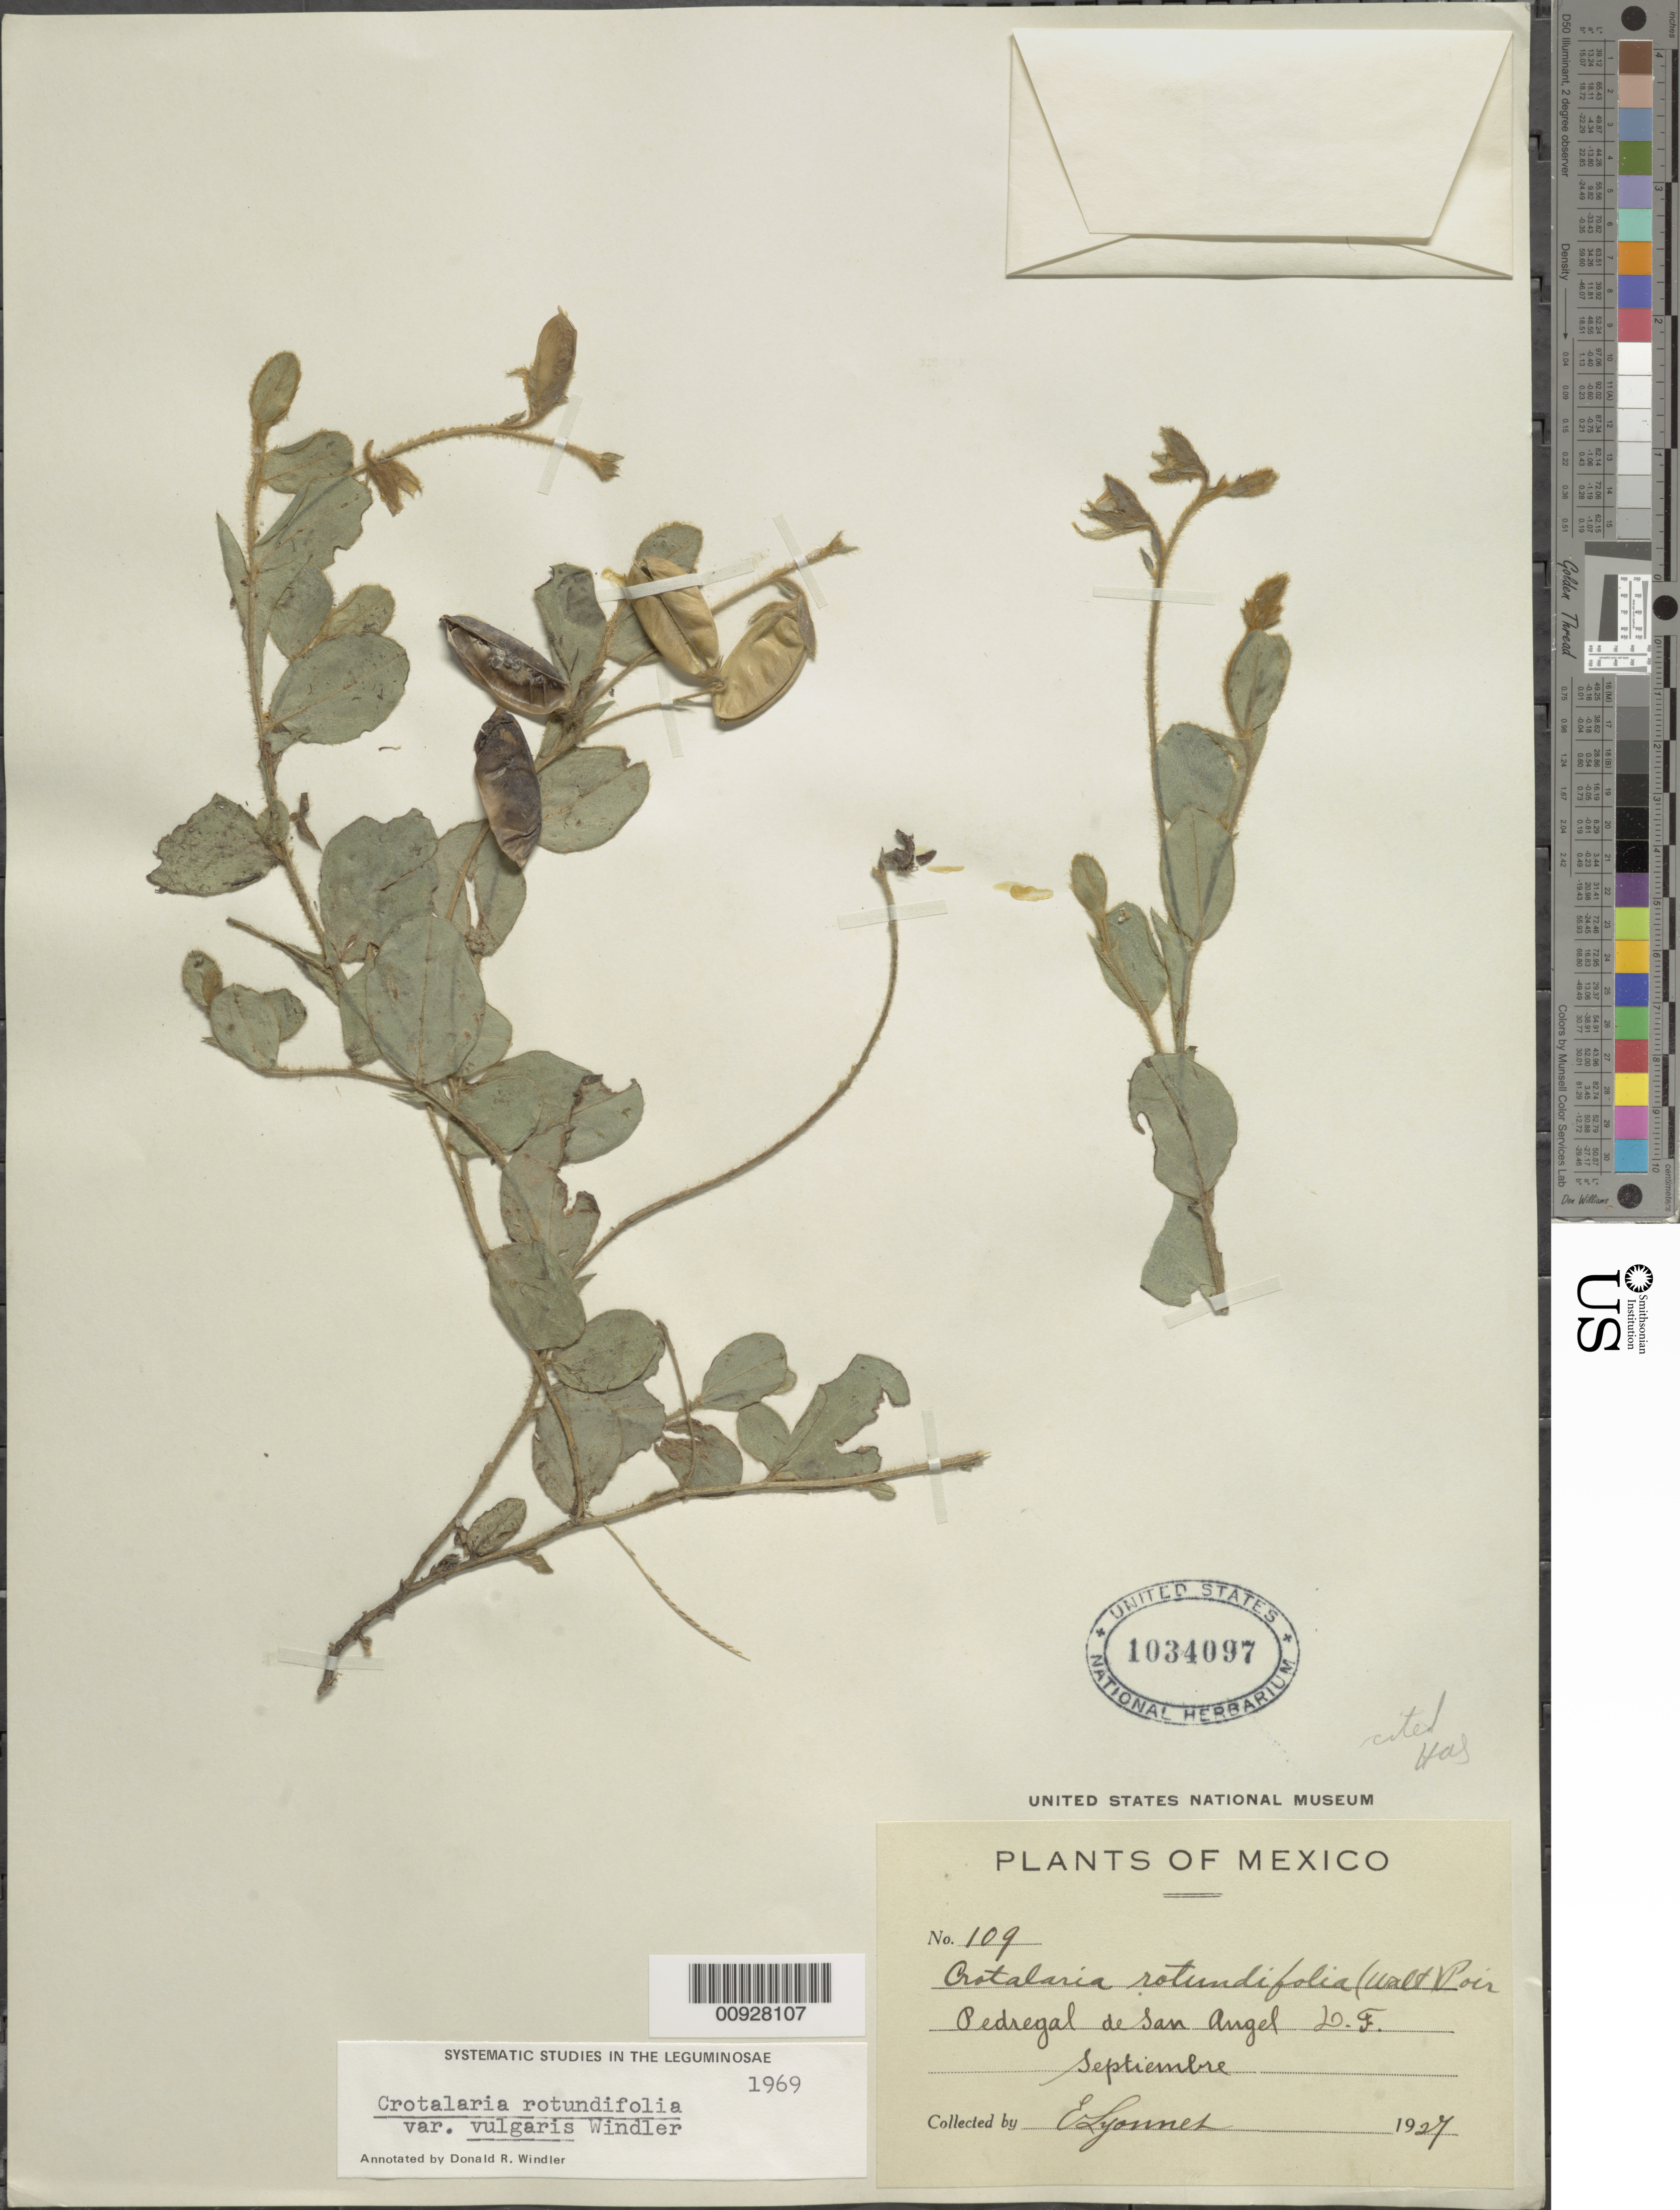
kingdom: Plantae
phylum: Tracheophyta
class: Magnoliopsida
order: Fabales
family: Fabaceae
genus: Crotalaria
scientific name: Crotalaria rotundifolia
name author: Walter ex J.F. Gmel.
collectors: Bro. E. Lyonnet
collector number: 109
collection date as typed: Sep 1927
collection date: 1927-09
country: Mexico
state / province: Distrito Federal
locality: Pedregal de San Angel, D.F.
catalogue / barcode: US 1034097